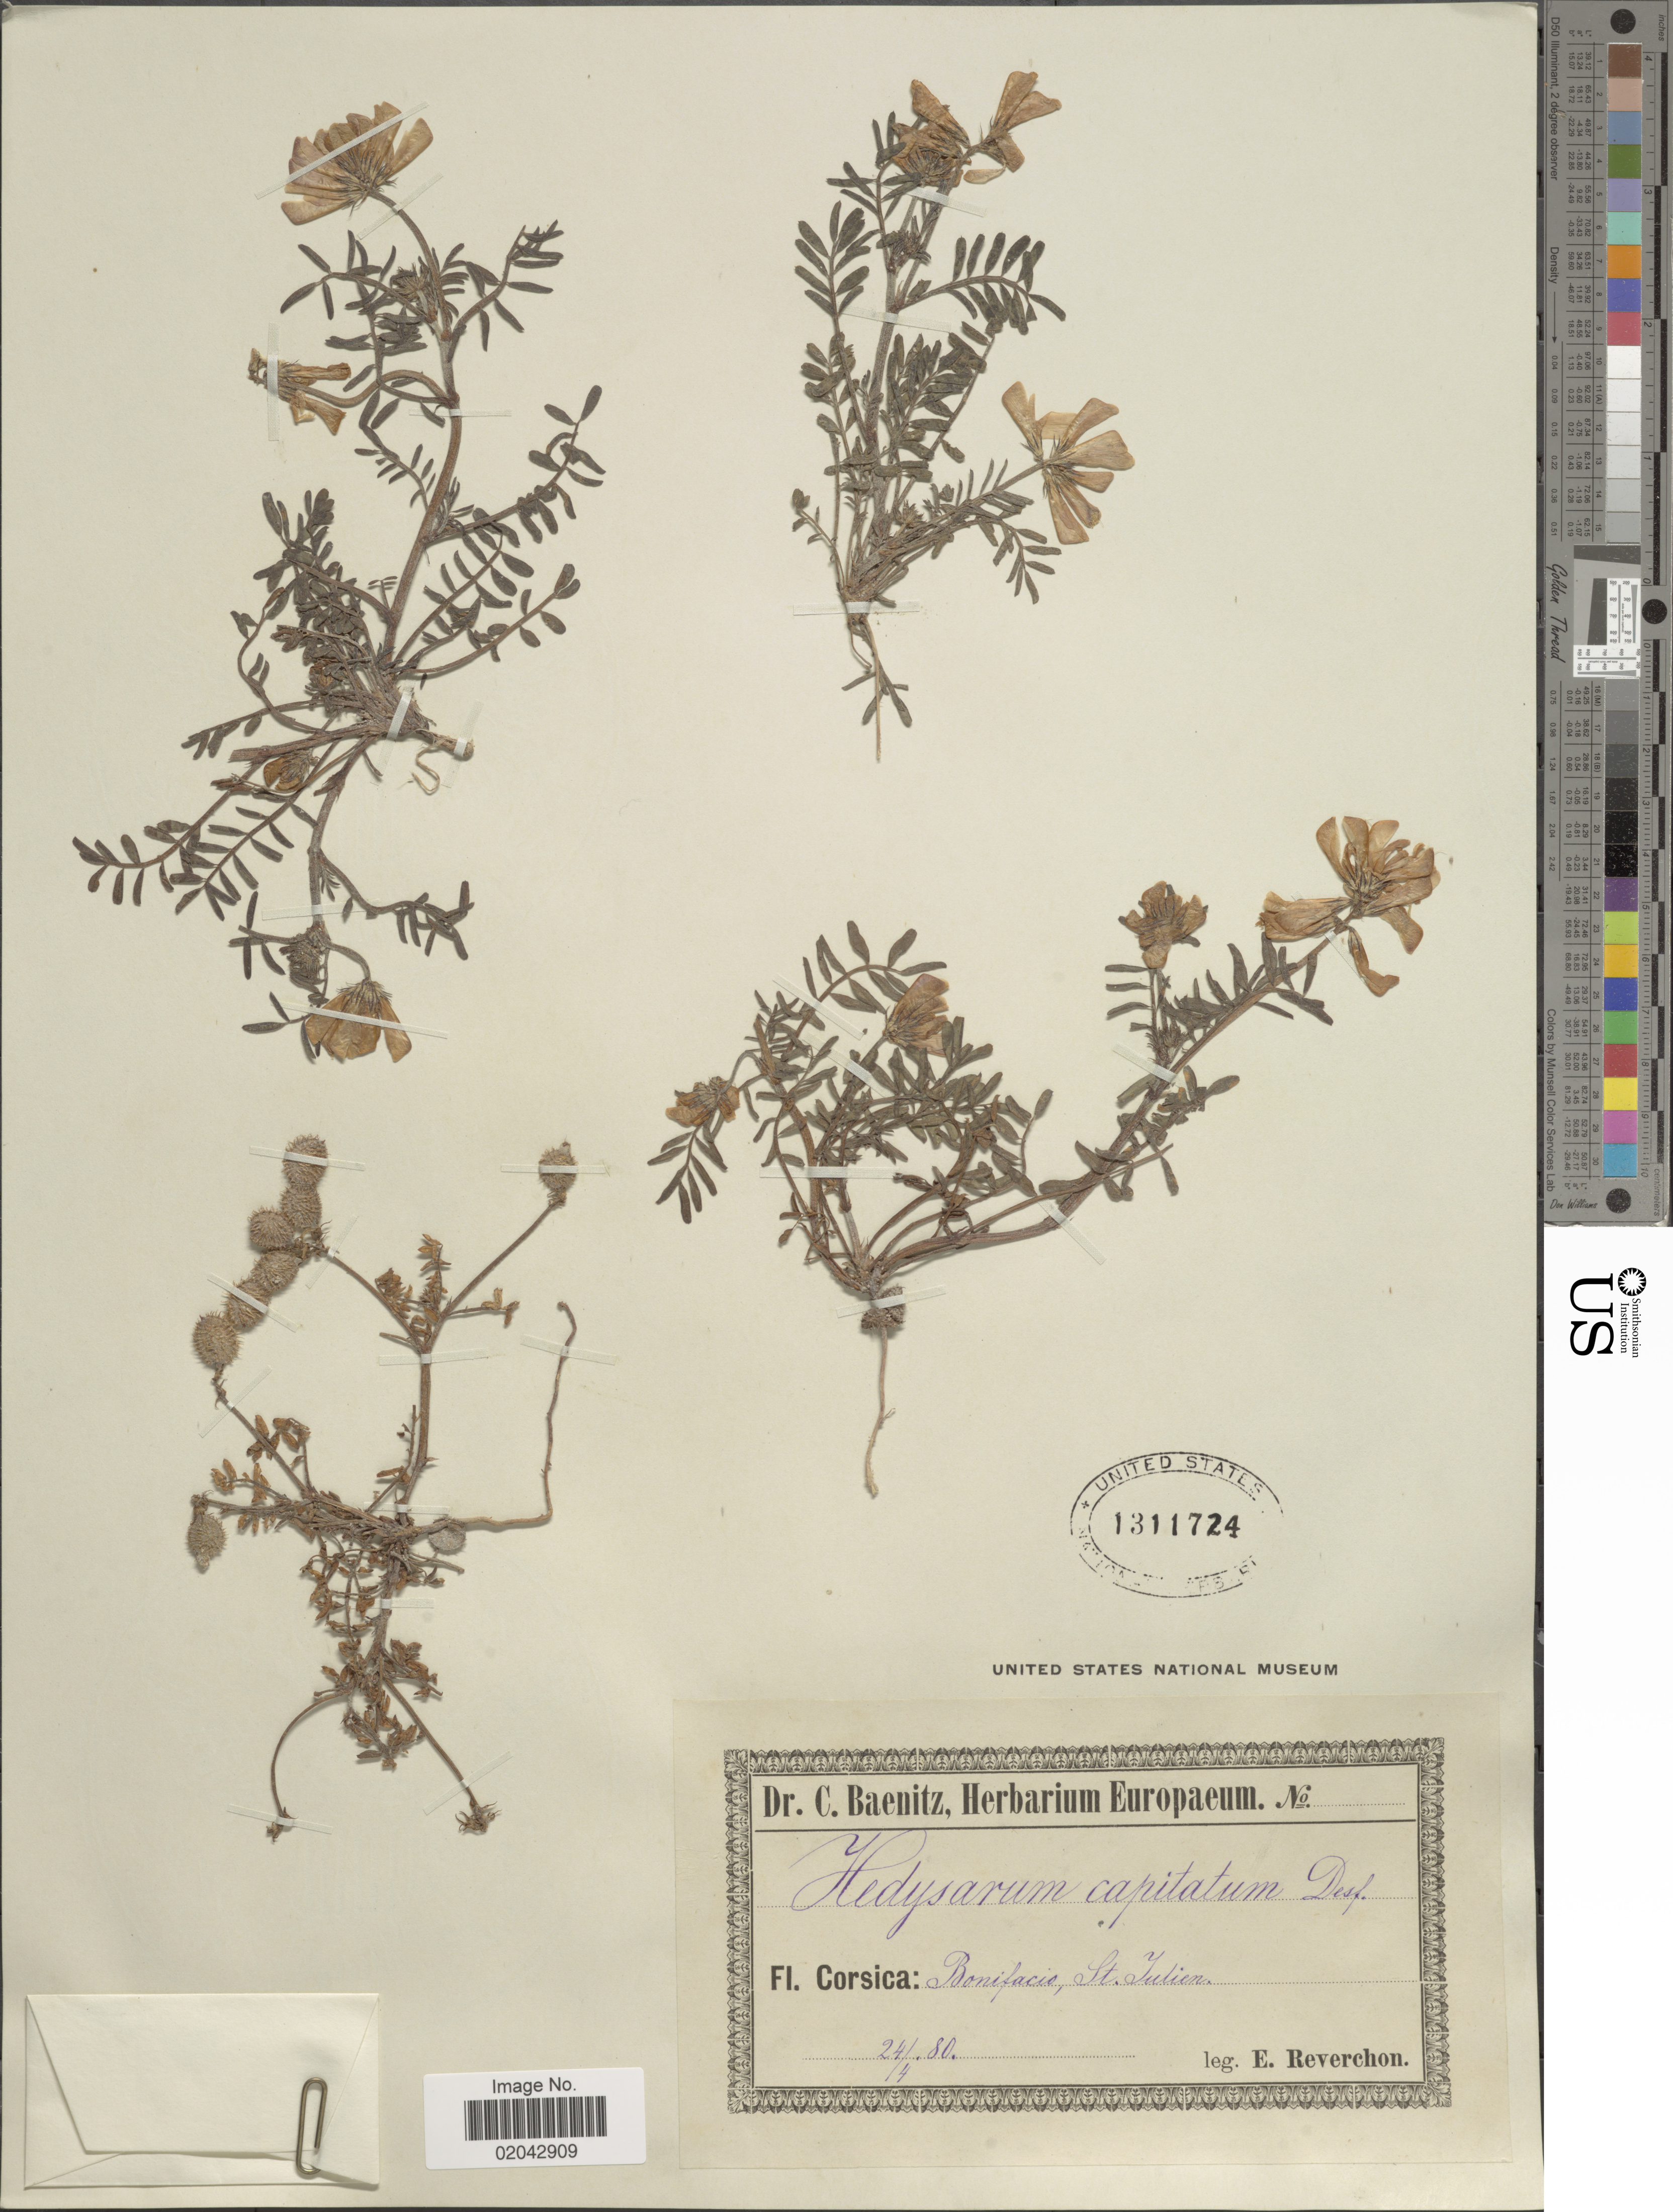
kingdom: Plantae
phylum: Tracheophyta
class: Magnoliopsida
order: Fabales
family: Fabaceae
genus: Hedysarum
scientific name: Hedysarum capitatum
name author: Burm. f.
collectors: E. Reverchon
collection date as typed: Transcribed d/m/y: 24/4/80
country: France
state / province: Corsica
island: Corse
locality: Bonifacio, St. Julien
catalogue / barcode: US 1311724